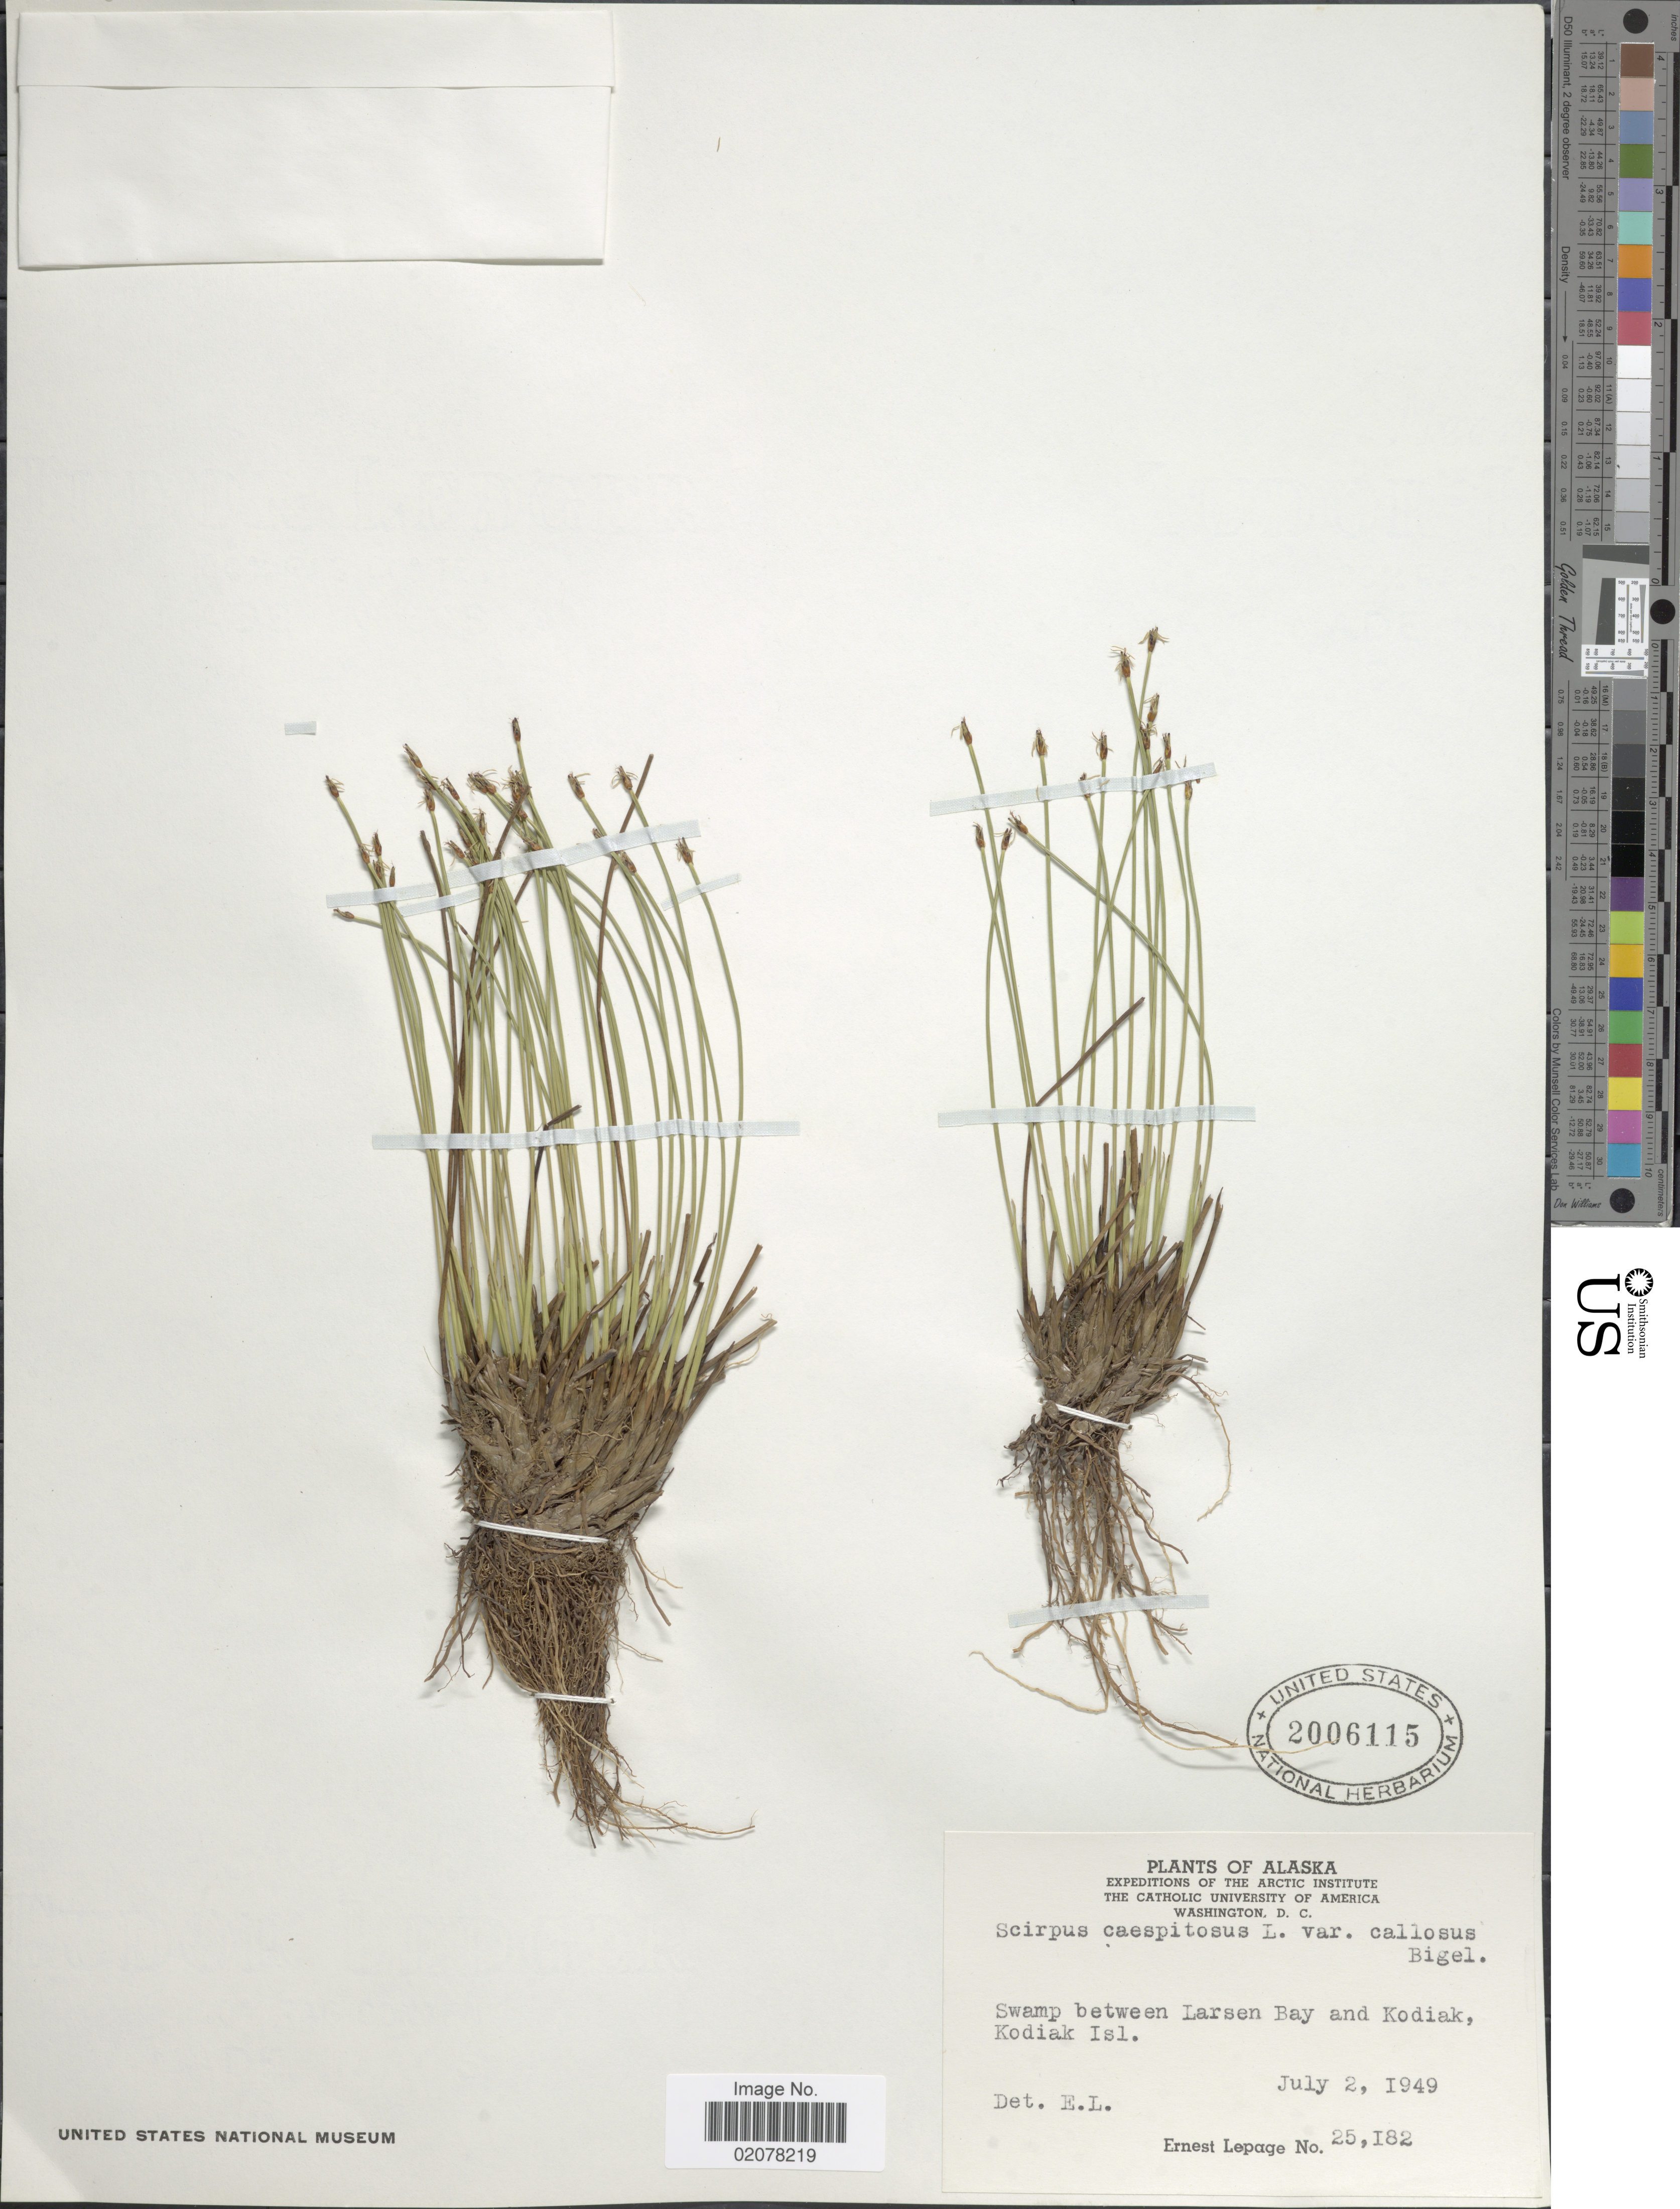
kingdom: Plantae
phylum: Tracheophyta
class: Liliopsida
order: Poales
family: Cyperaceae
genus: Trichophorum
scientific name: Trichophorum cespitosum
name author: (L.) Hartm.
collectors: E. Lepage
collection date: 1949-07-02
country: United States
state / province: Alaska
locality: Swamp between Larsen Bay and Kodiak, Kodiak Isl.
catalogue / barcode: US 2006115